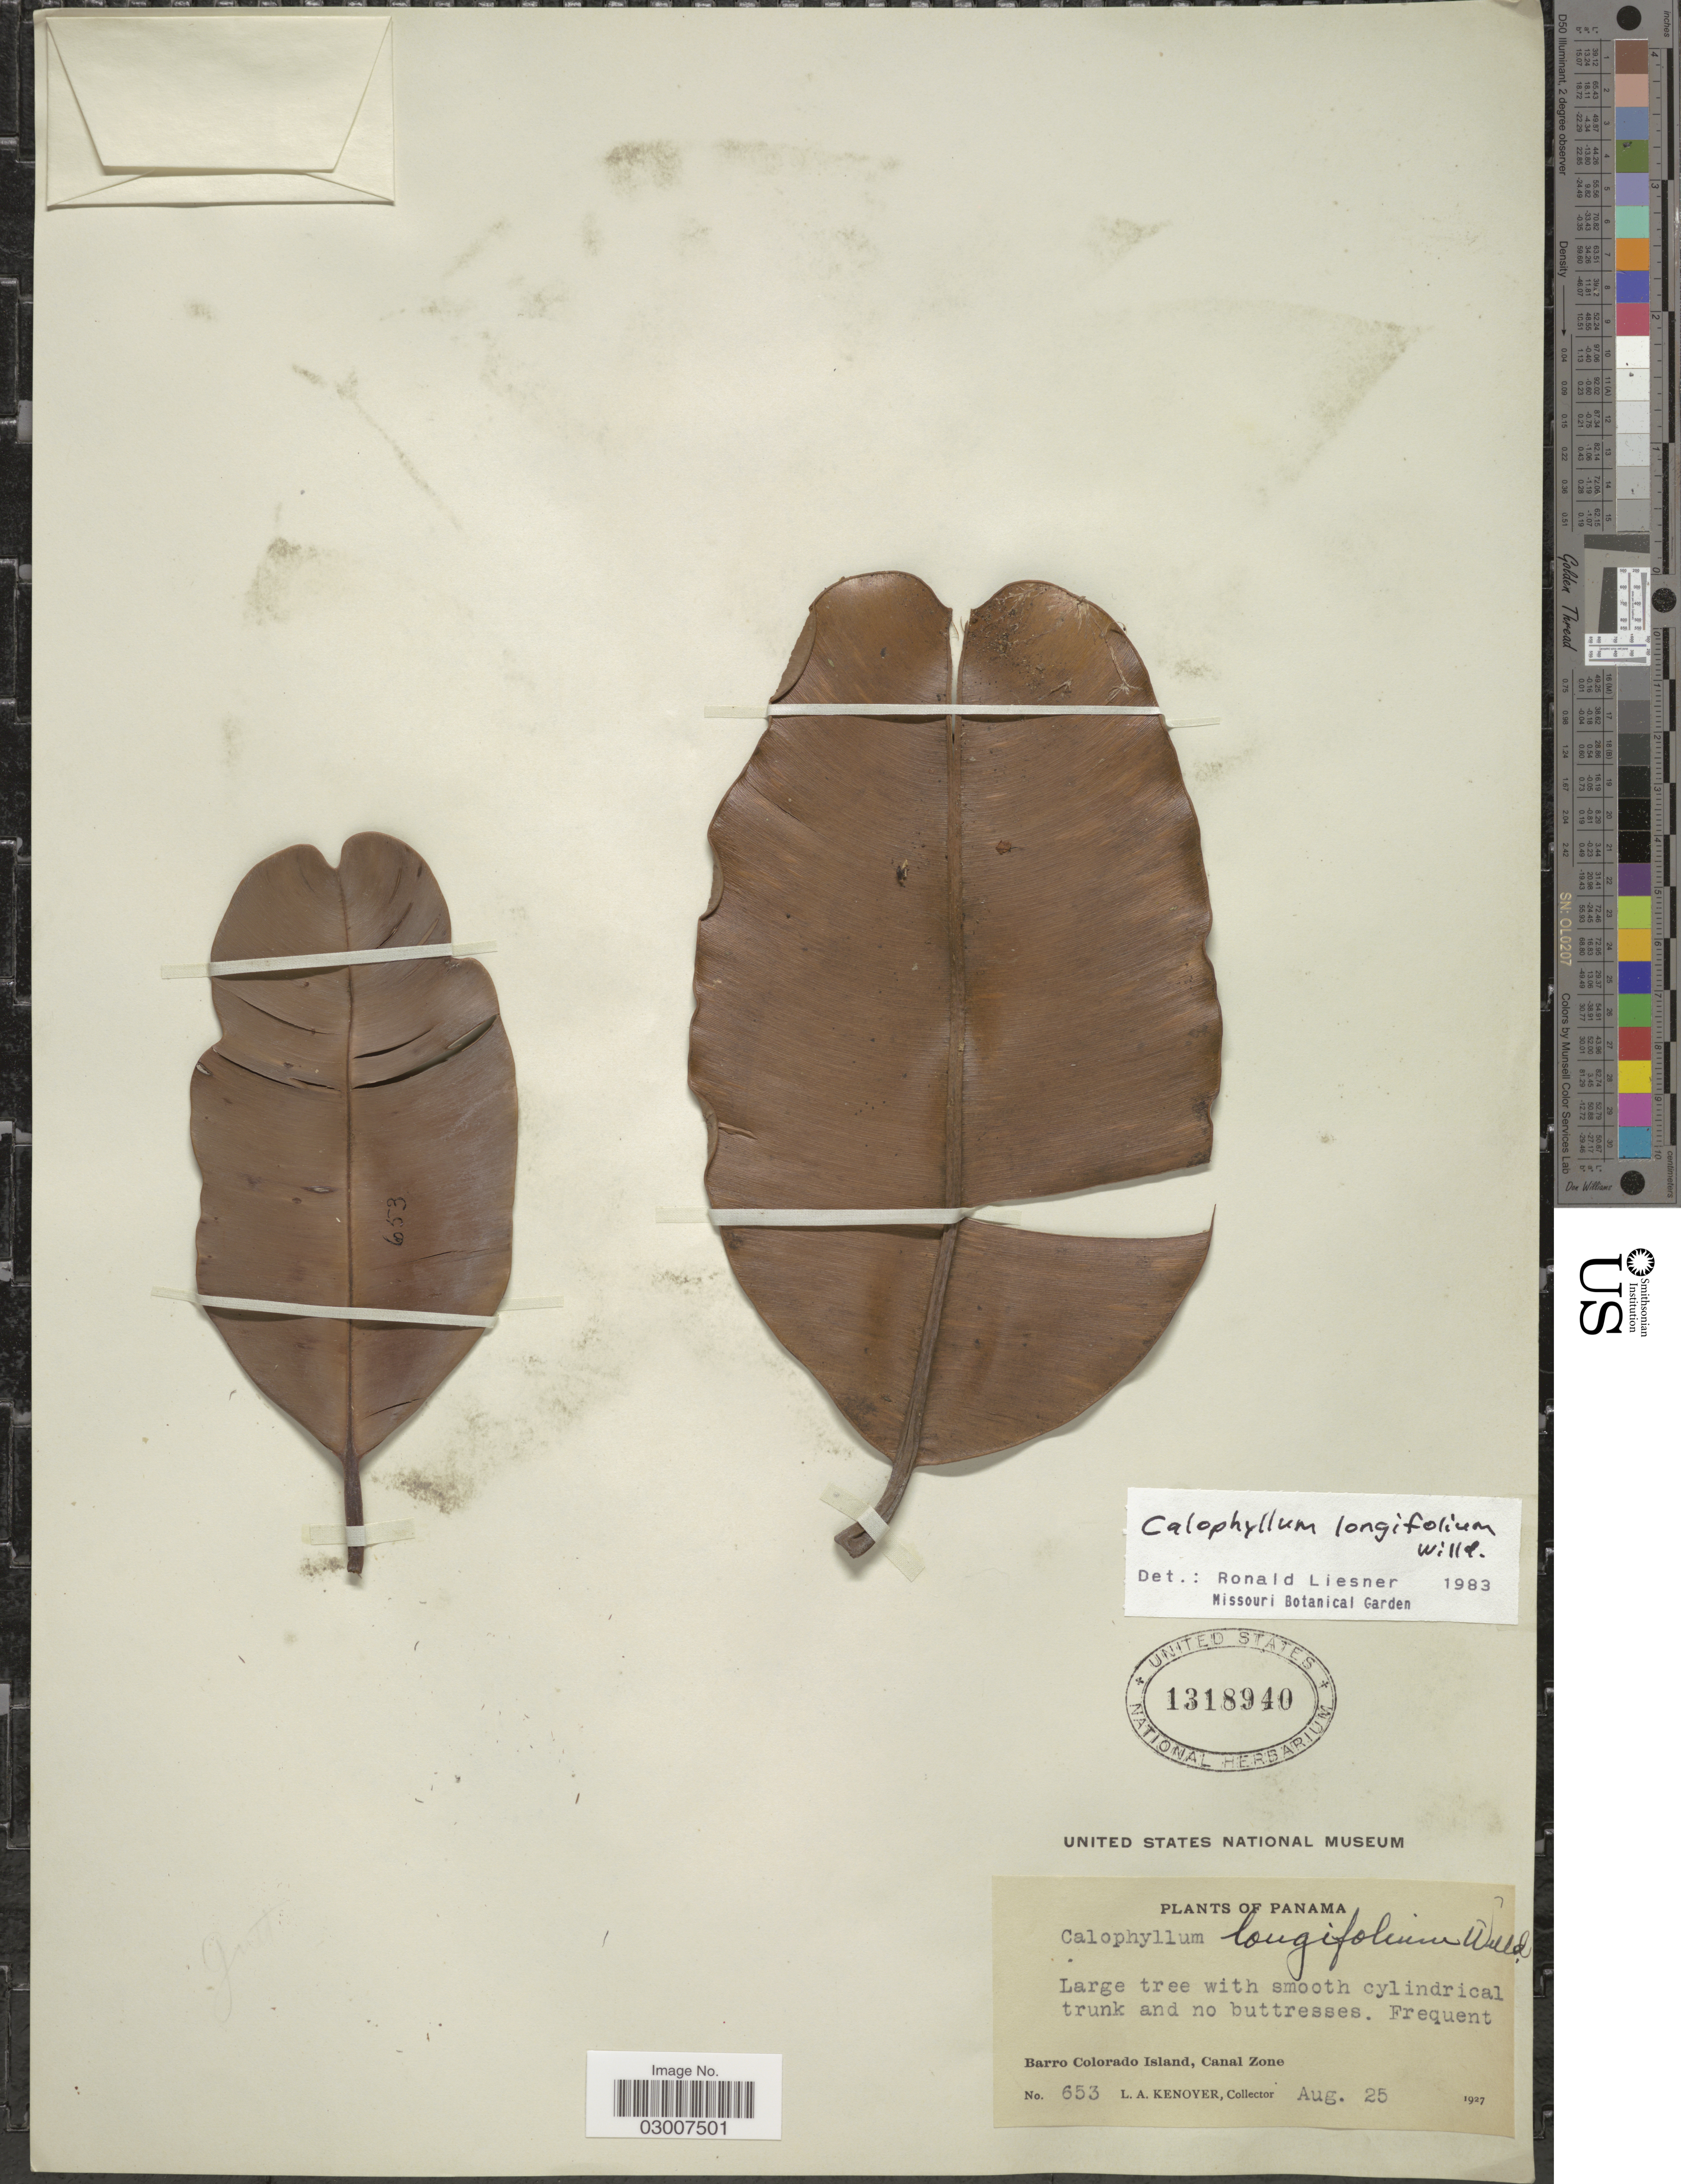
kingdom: Plantae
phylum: Tracheophyta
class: Magnoliopsida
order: Malpighiales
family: Calophyllaceae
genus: Calophyllum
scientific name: Calophyllum longifolium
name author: Willd.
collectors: L. Kenover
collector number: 653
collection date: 1927-08-25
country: Panama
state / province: Panamá Oeste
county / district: Canal Zone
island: Barro Colorado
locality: Barro Colorado Island. Canal Zone.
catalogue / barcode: US 1318940